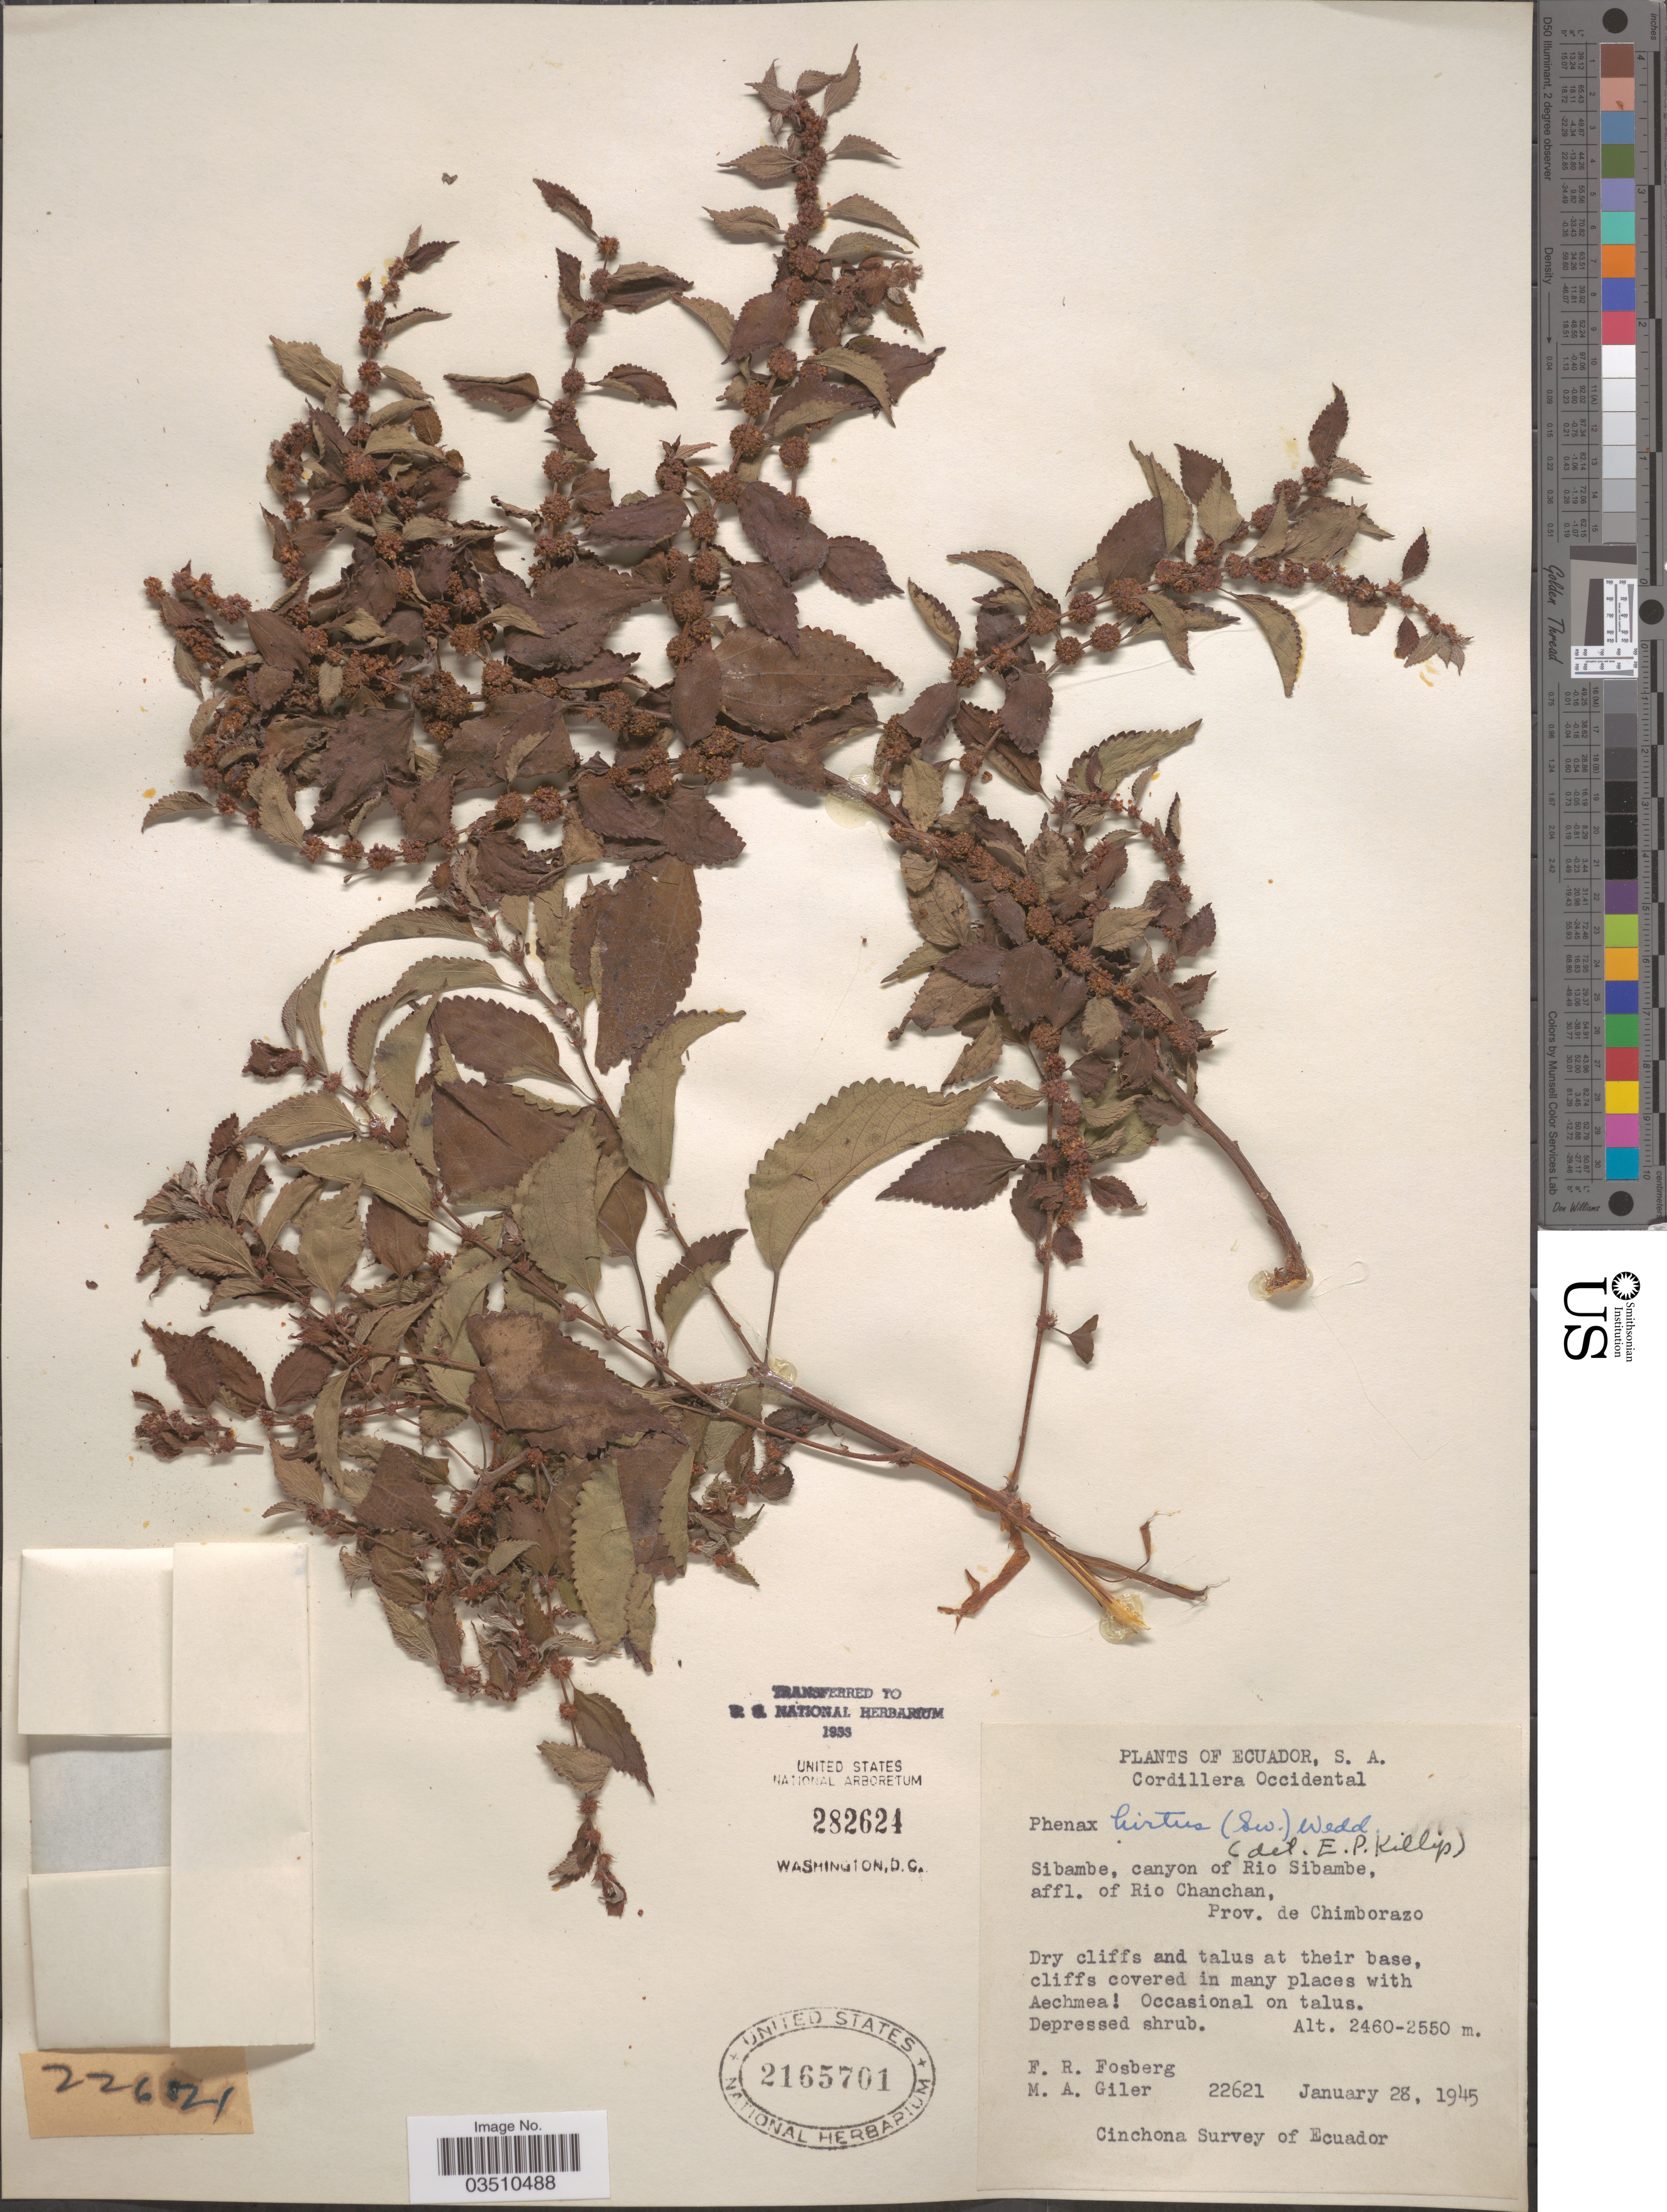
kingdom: Plantae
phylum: Tracheophyta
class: Magnoliopsida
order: Rosales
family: Urticaceae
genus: Phenax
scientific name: Phenax hirtus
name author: (Sw.) Wedd.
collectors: F. R. Fosberg & M. Giler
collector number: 22621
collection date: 1945-01-28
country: Ecuador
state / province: Chimborazo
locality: Cordillera Occidental. Sibambe, canyon of Rio Sibambe, affl. of Rio Chanchan.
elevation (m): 2460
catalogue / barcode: US 2165701